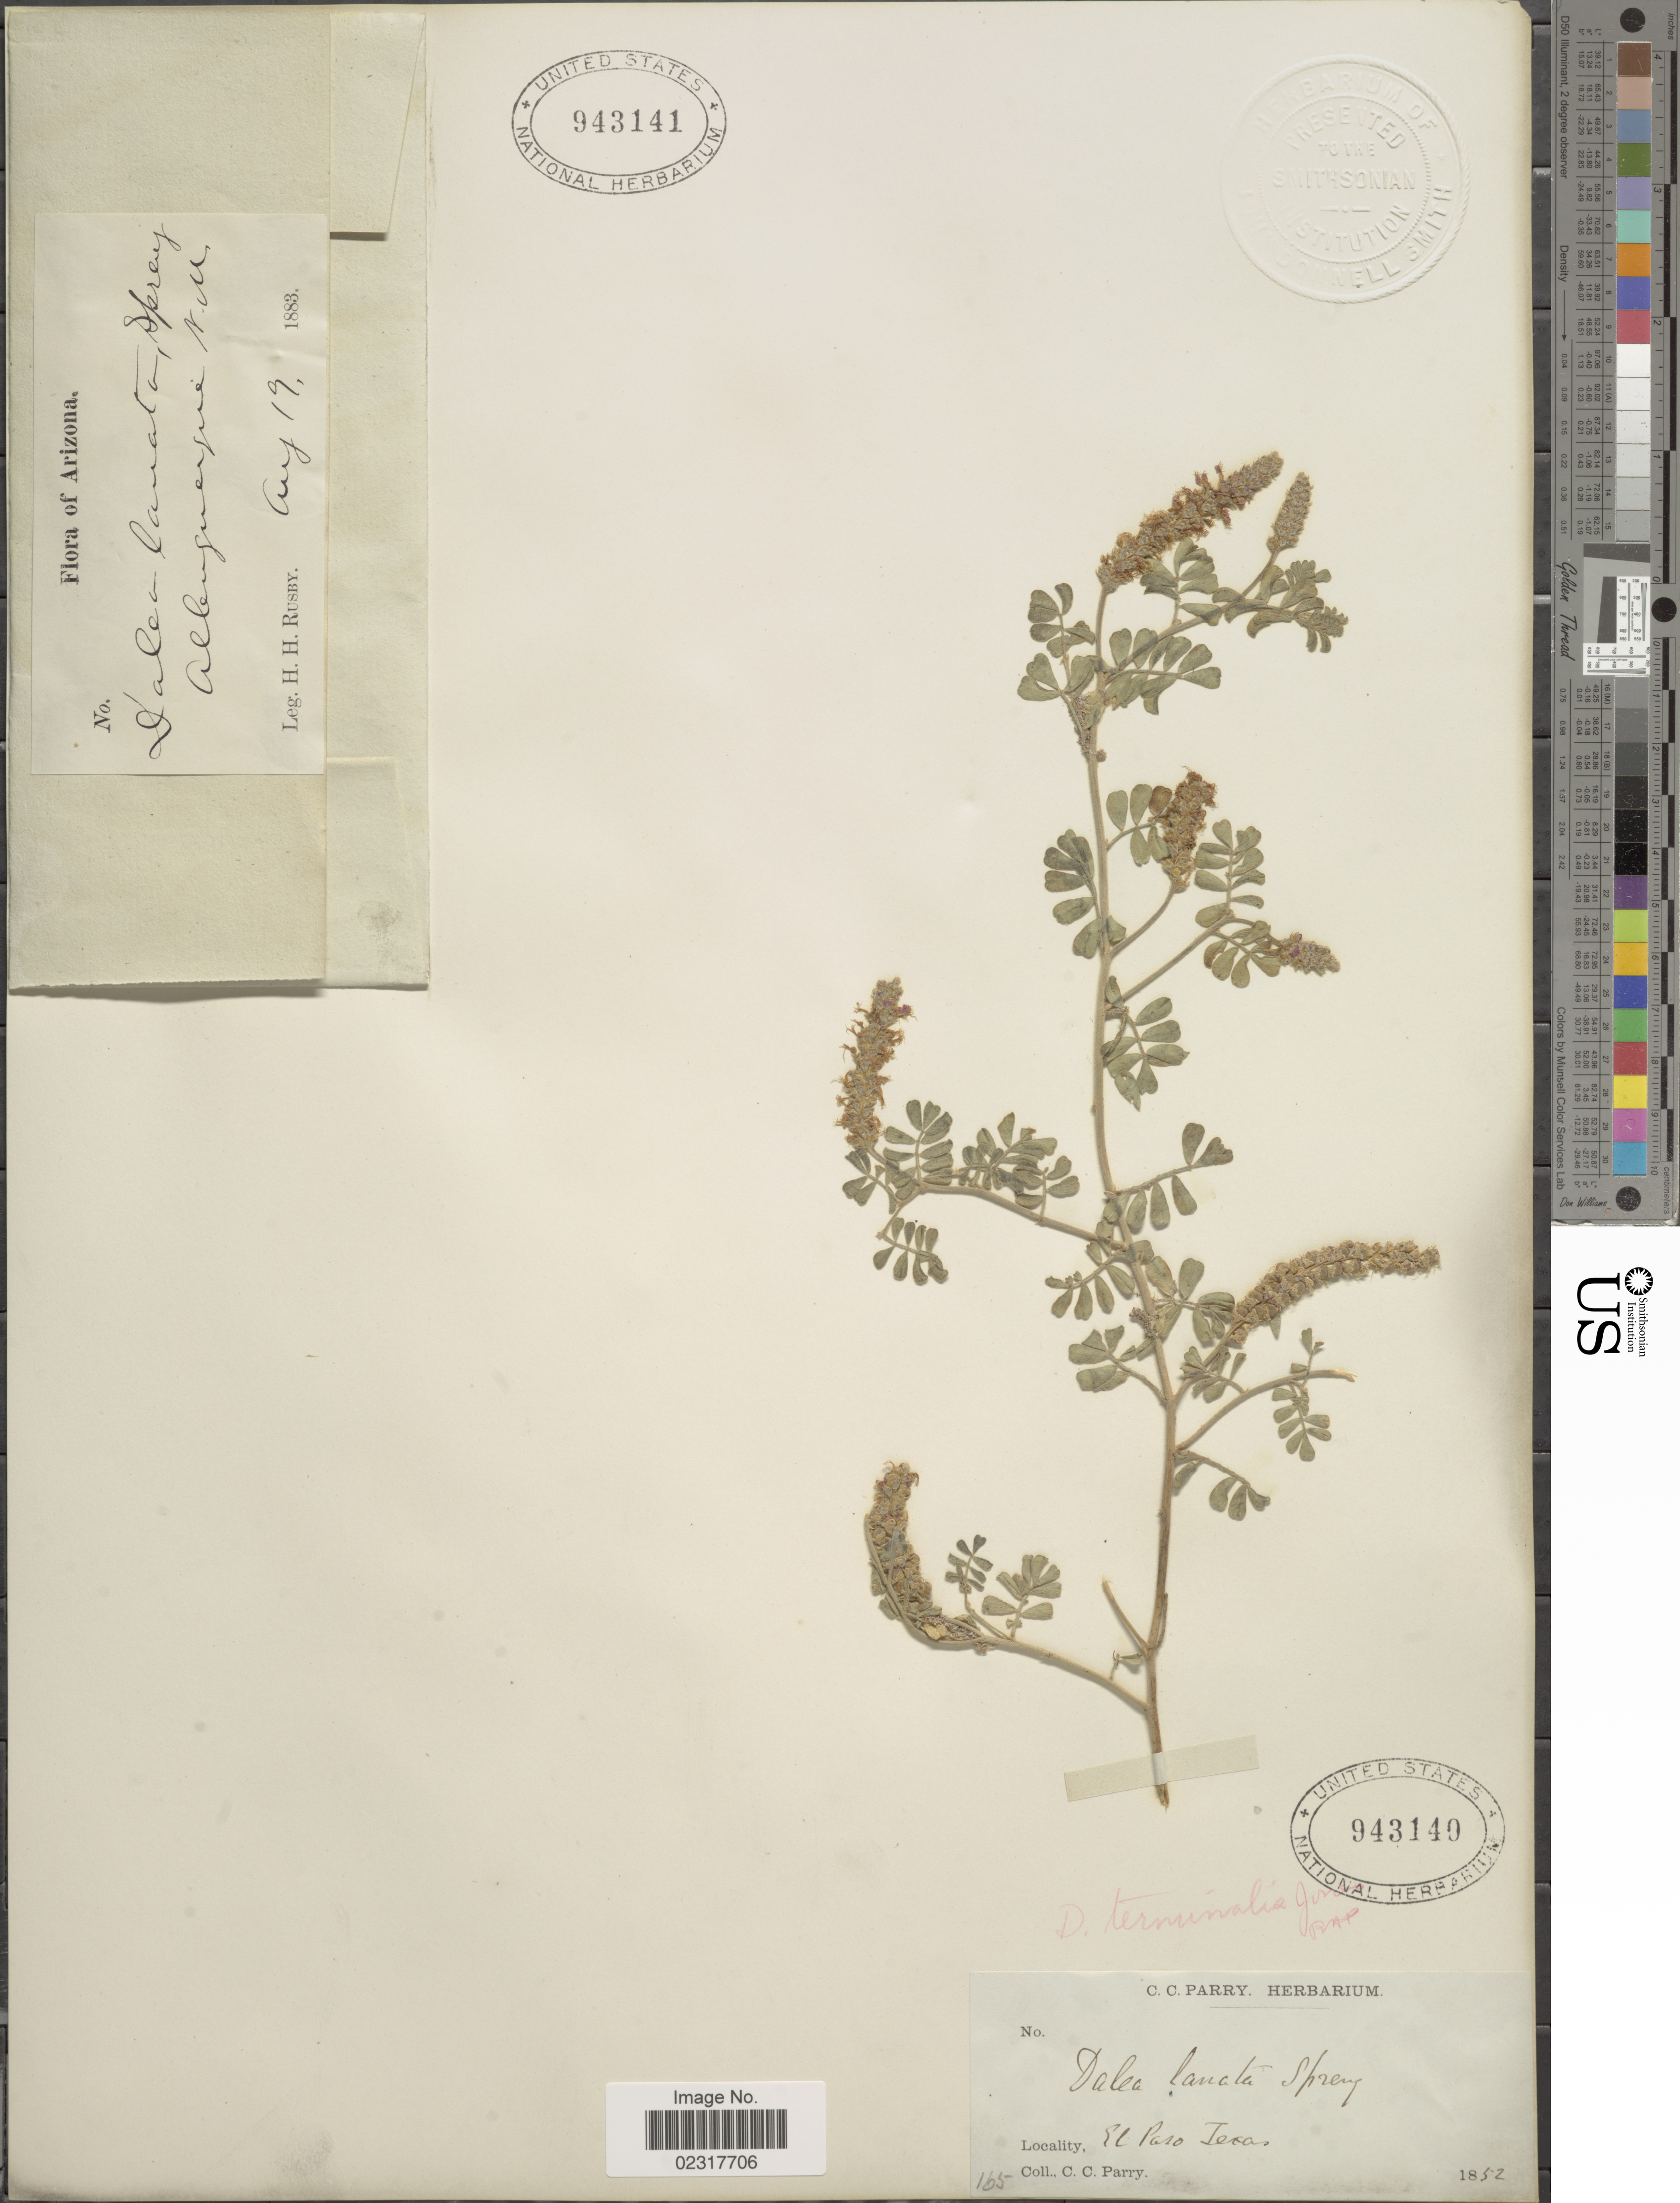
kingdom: Plantae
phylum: Tracheophyta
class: Magnoliopsida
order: Fabales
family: Fabaceae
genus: Dalea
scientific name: Dalea lanata var. terminalis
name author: (M.E. Jones) Barneby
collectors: H. H. Rusby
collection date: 1883-08-19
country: United States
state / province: Arizona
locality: Albuquerque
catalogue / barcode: US 943141